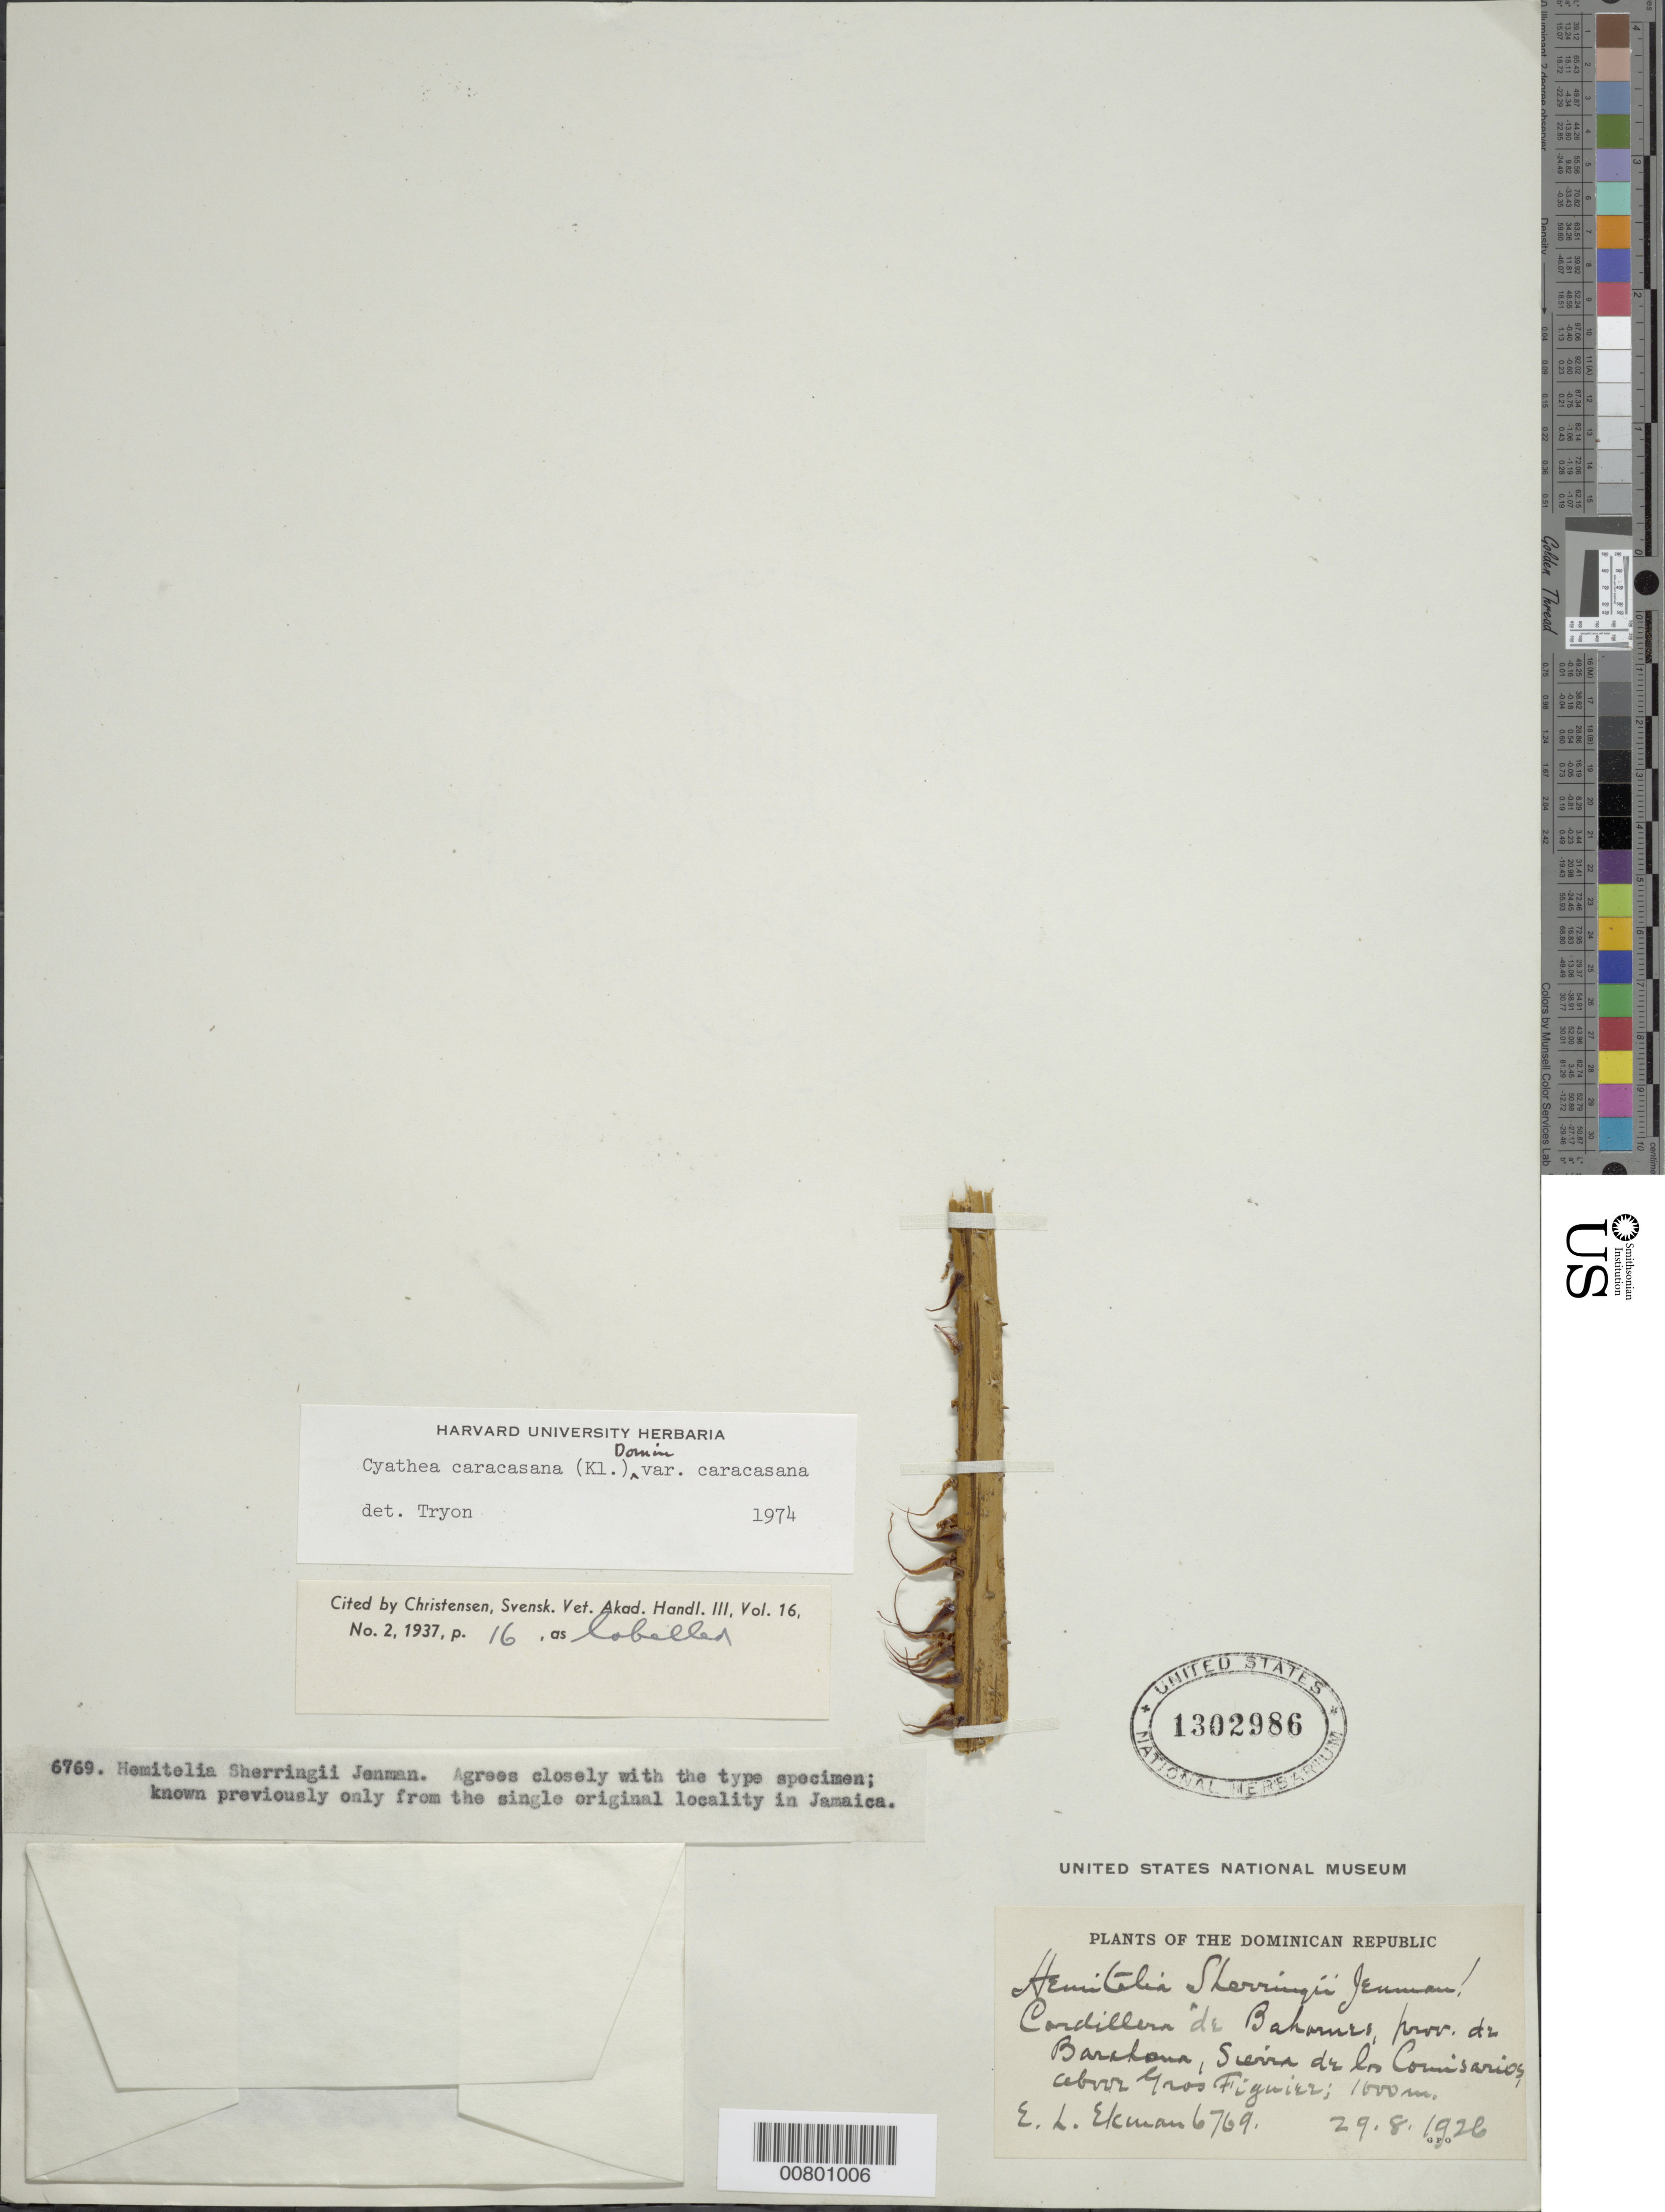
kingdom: Plantae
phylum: Tracheophyta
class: Polypodiopsida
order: Cyatheales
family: Cyatheaceae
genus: Cyathea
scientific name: Cyathea caracasana var. caracasana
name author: (Klotzsch) Domin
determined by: Tryon, --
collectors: E. L. Ekman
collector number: H 6769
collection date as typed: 29 Aug 1926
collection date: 1926-08-29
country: Dominican Republic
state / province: Barahona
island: Hispaniola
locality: Cordillera de Bahoruco, sierra de los Comisarios, above Gros-Figuier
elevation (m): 1000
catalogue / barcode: US 1302986